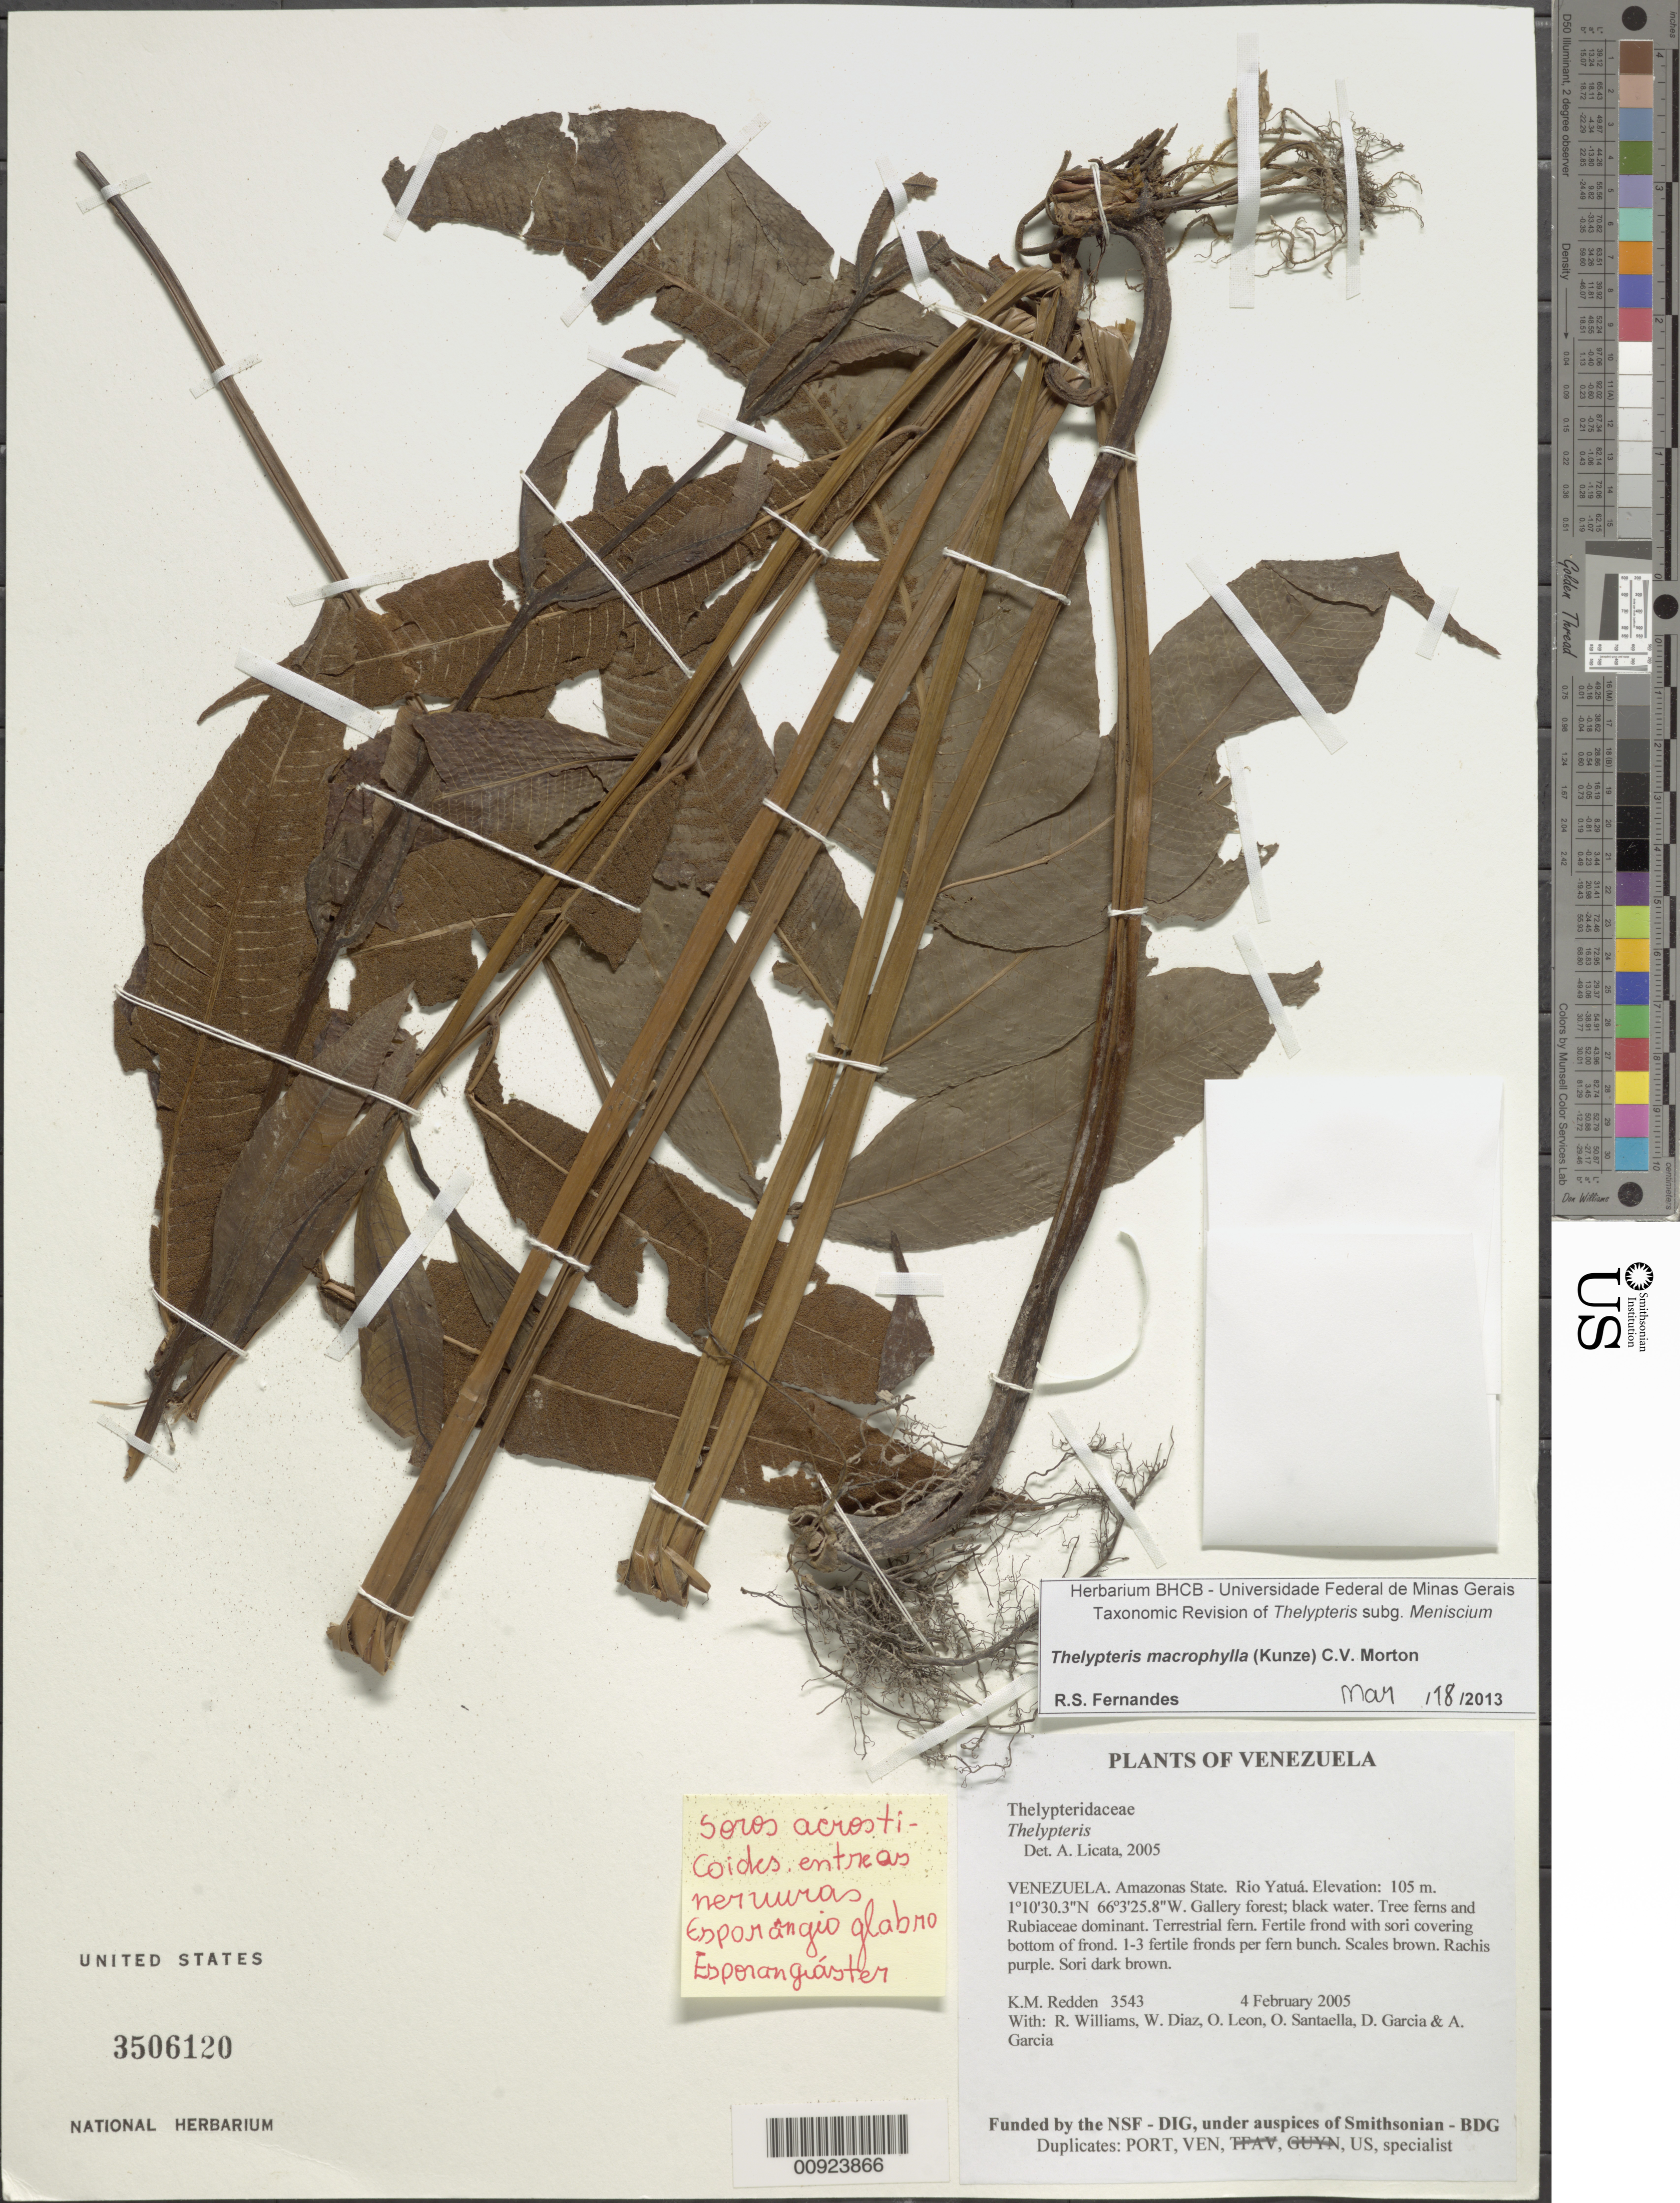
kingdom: Plantae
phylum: Tracheophyta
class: Polypodiopsida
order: Polypodiales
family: Thelypteridaceae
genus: Meniscium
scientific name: Meniscium macrophyllum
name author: Kunze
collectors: K. M. Redden, R. Williams, W. Díaz P., O. León, O. Santaella, D. Garcia & A. Garcia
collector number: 3543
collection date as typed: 4 February 2005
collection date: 2005-02-04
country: Venezuela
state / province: Amazonas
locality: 17 - Rio Yatuá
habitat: Gallery forest; black water. Tree ferns and Rubiaceae dominant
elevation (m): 105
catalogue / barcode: US 3506120